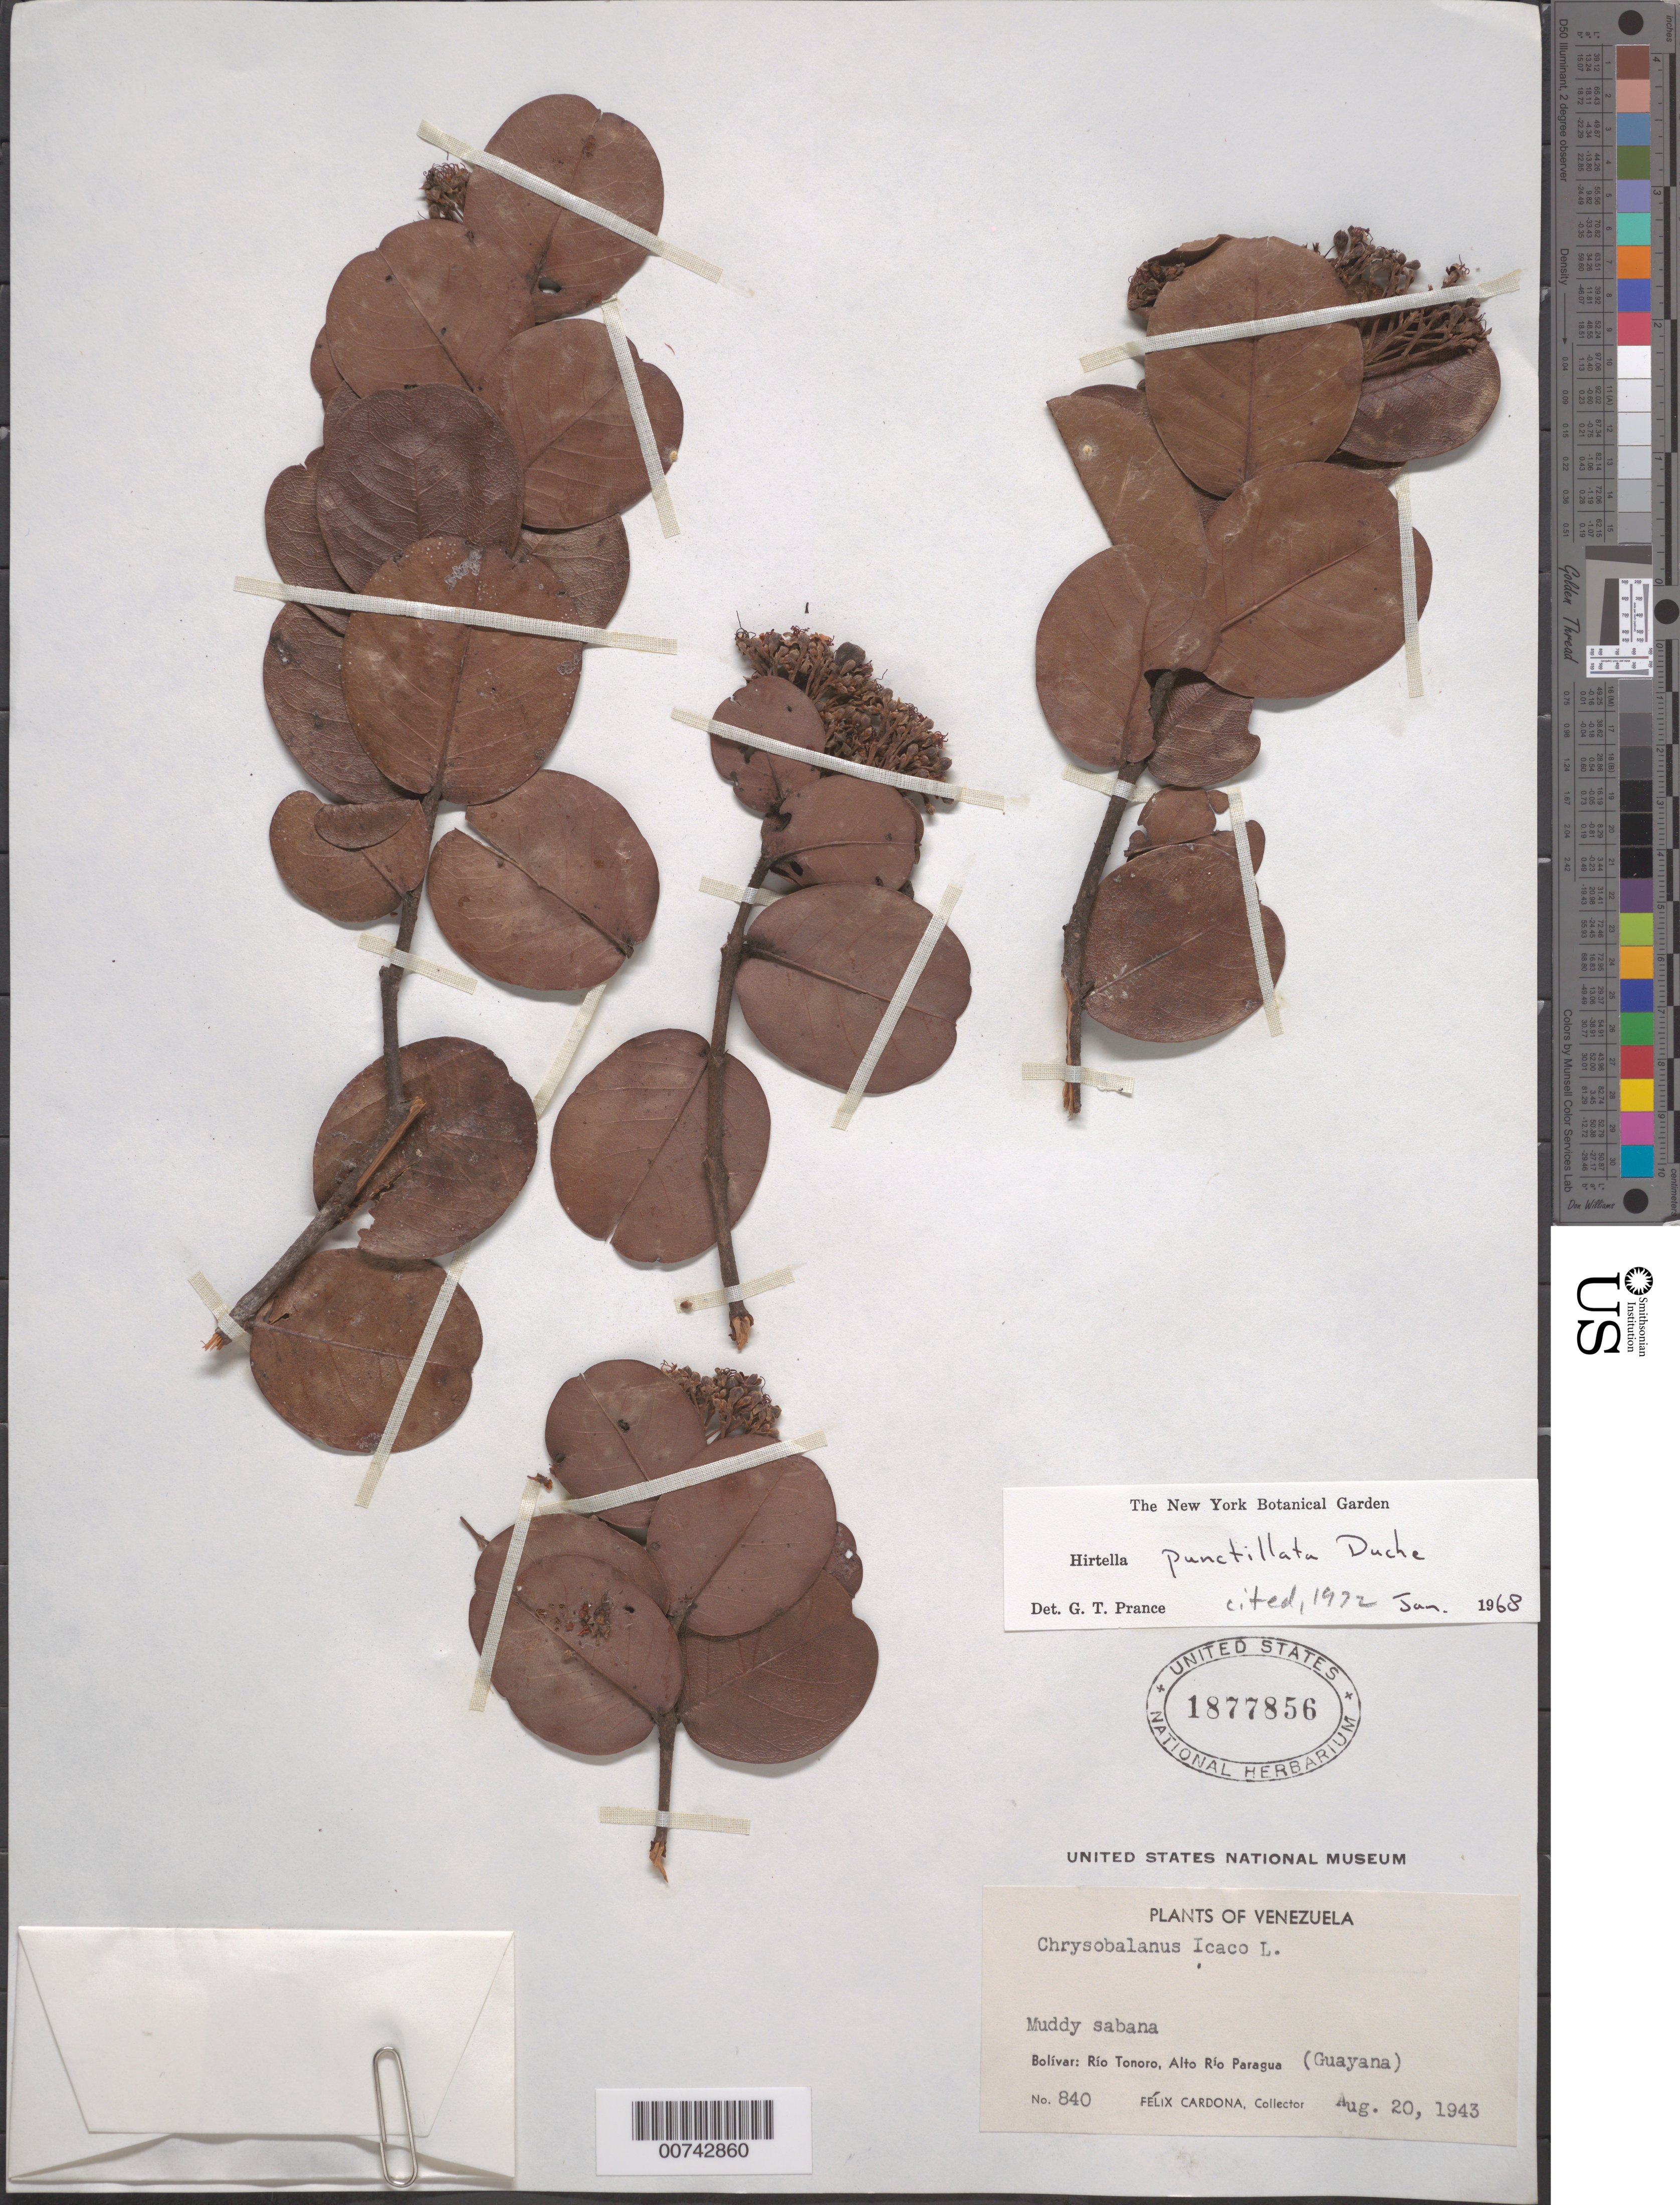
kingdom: Plantae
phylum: Tracheophyta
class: Magnoliopsida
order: Malpighiales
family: Chrysobalanaceae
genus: Hirtella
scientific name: Hirtella punctillata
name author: Ducke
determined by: Prance, G. T.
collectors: F. Cardona Puig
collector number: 840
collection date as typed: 20-Aug-43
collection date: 1943-08-20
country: Venezuela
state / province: Bolívar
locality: Alto Río Paragua, Río Tonoro (Guayana)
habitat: Muddy savanna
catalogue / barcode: US 1877856